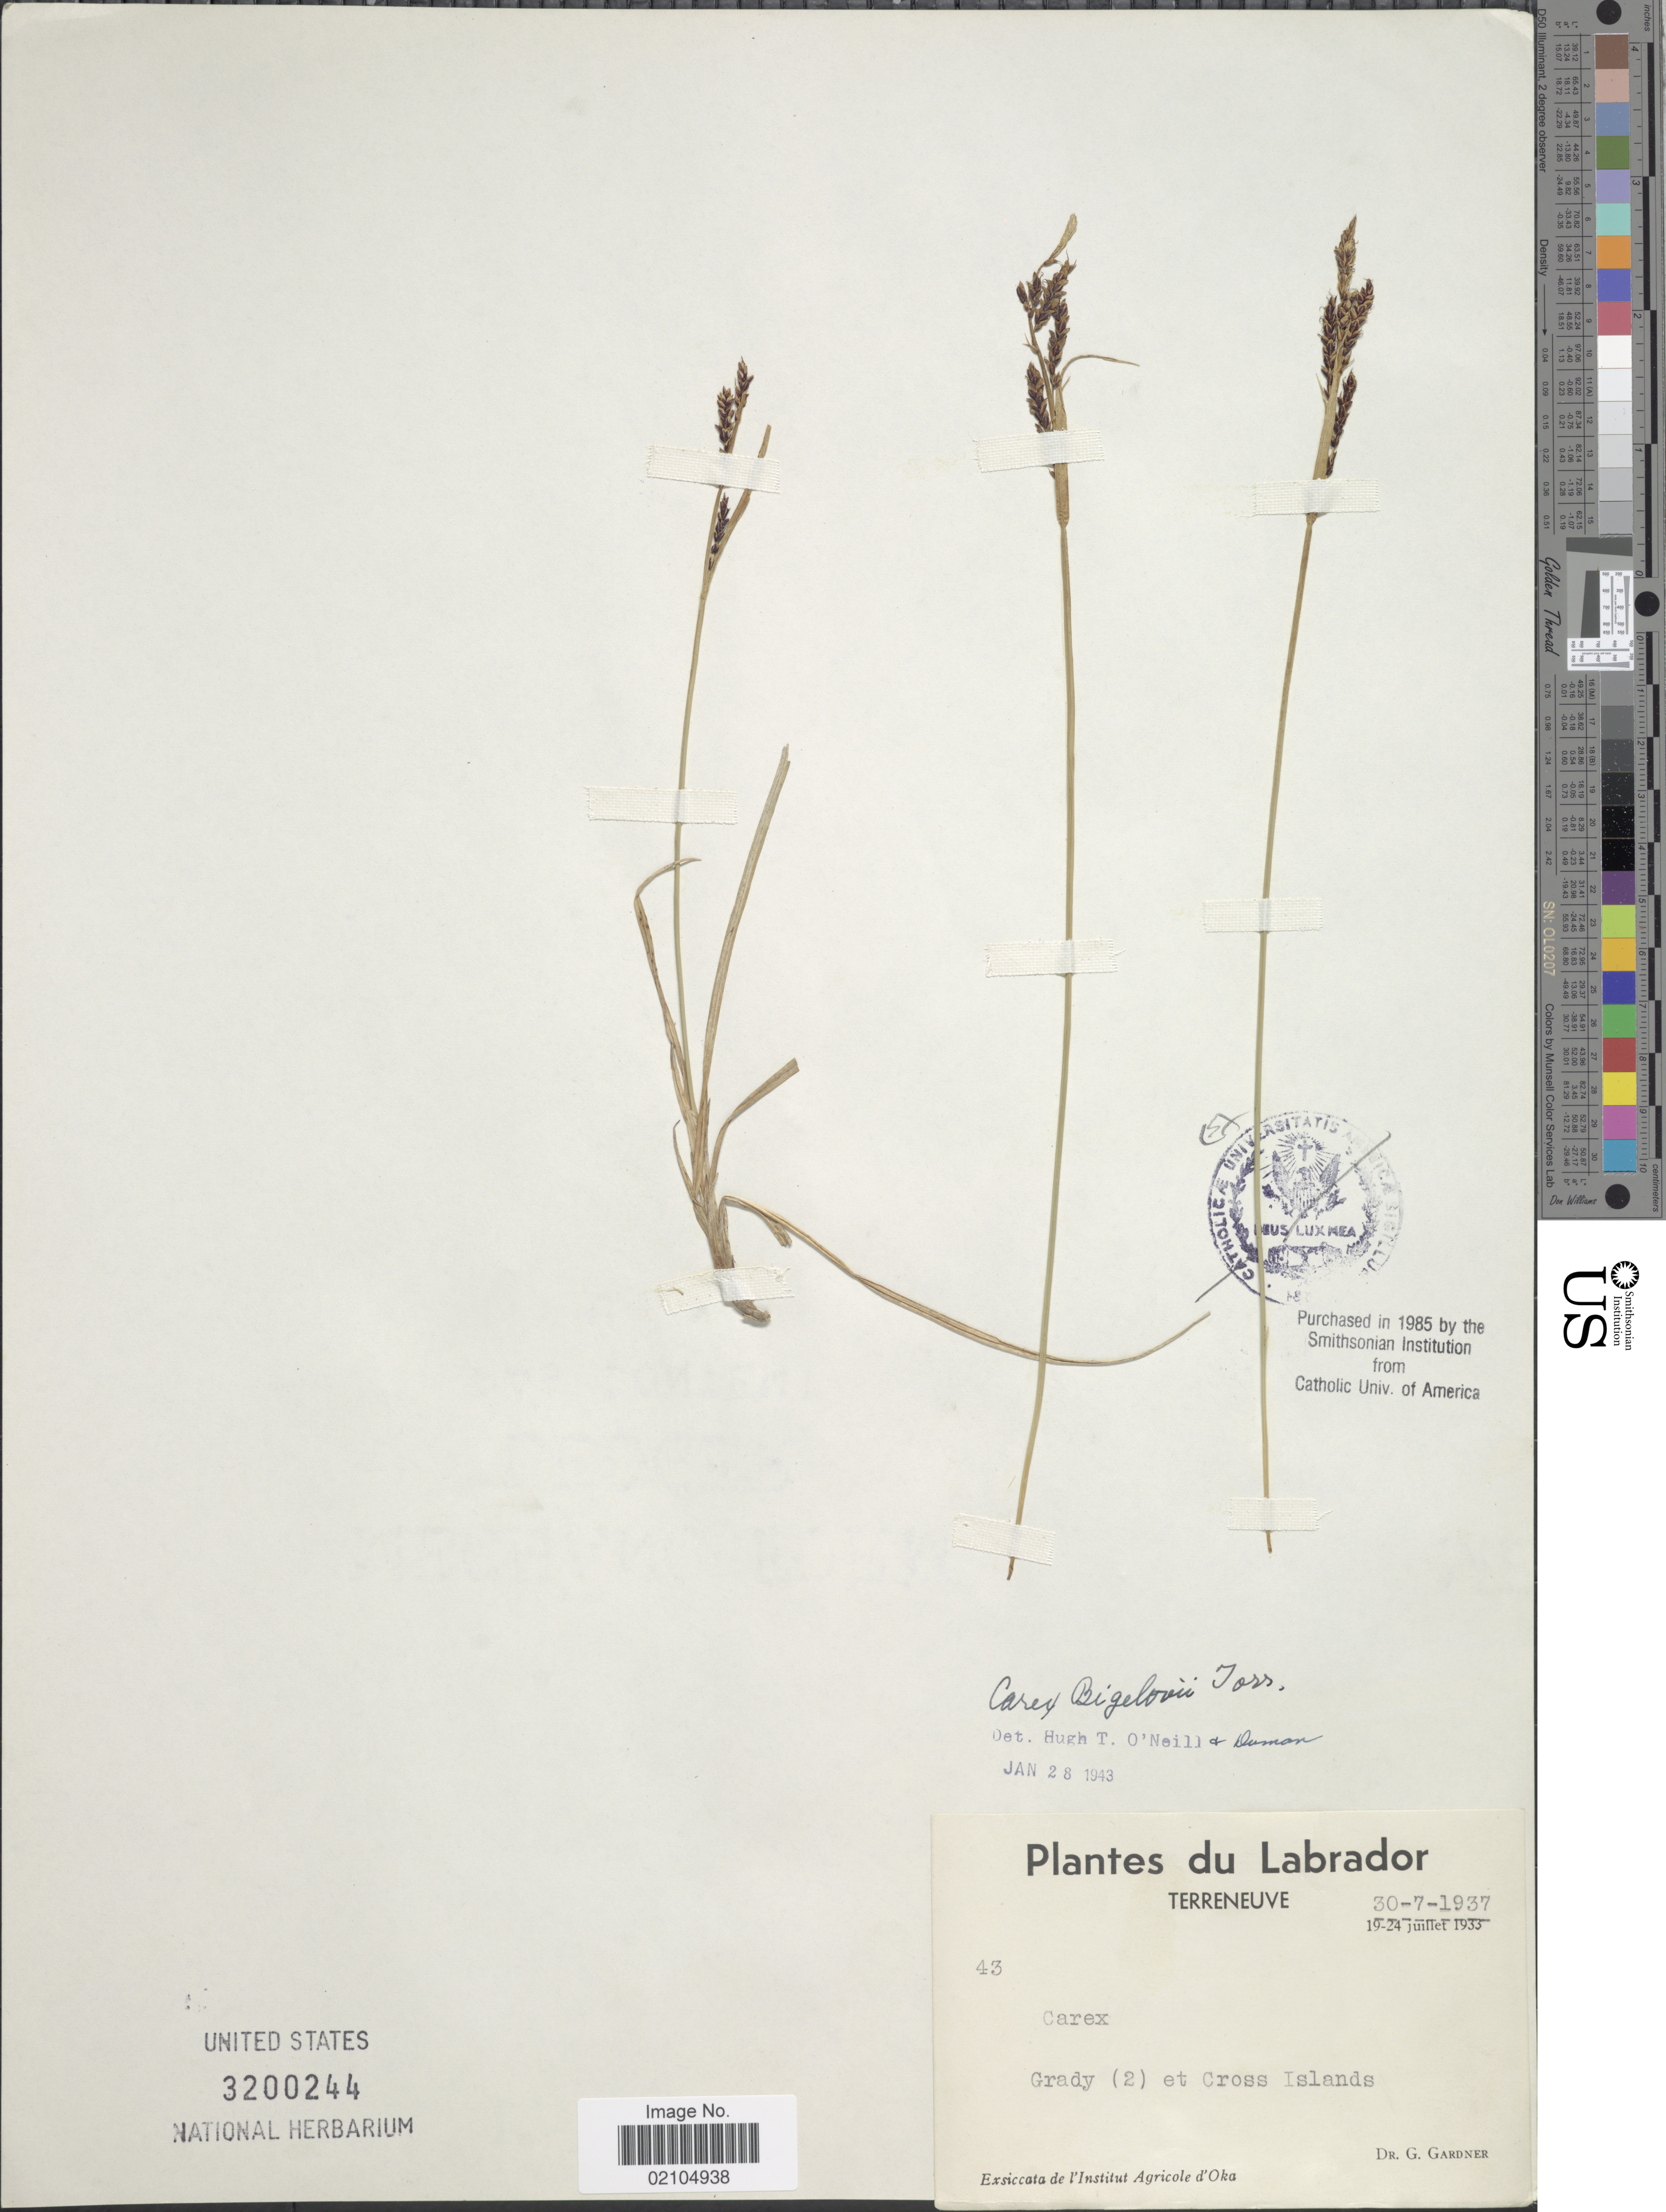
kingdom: Plantae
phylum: Tracheophyta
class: Liliopsida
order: Poales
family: Cyperaceae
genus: Carex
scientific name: Carex bigelowii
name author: Torr. ex Schwein.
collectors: G. Gardner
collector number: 43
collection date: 1937-07-30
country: Canada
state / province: Newfoundland and Labrador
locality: Labrador, Terreneuve, Grady (2) et Cross Islands.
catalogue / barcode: US 3200244